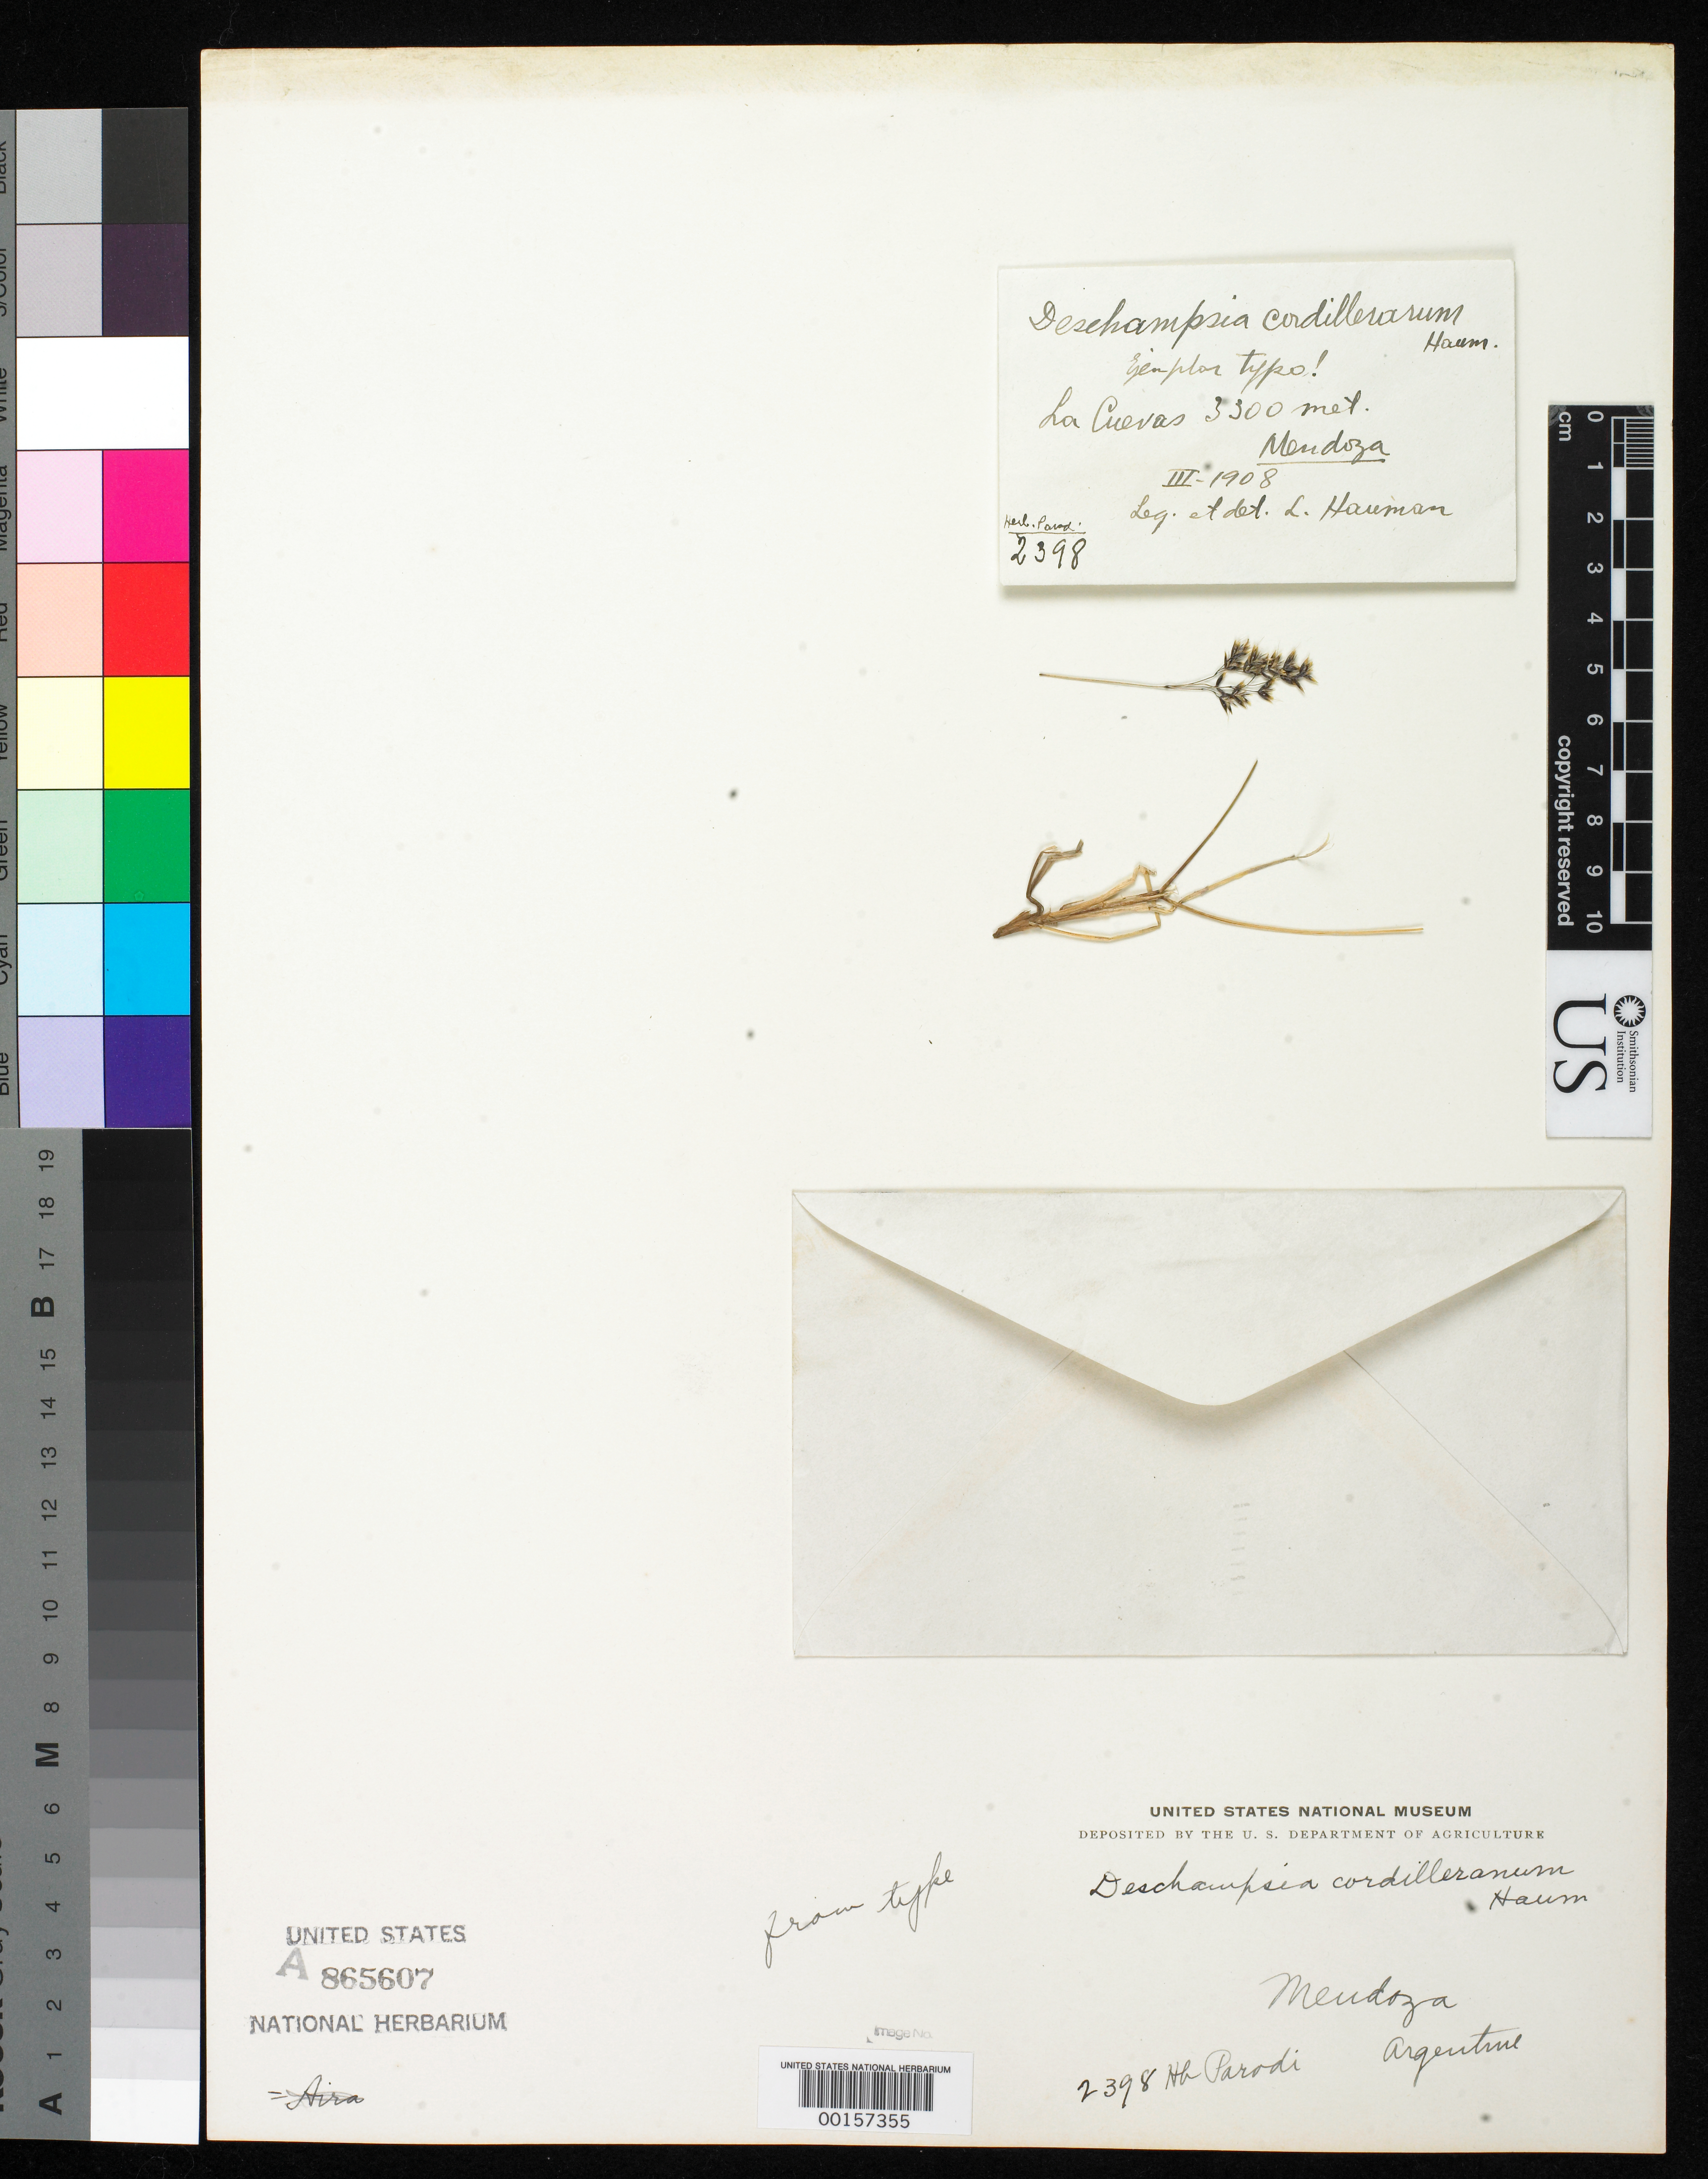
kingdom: Plantae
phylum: Tracheophyta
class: Liliopsida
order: Poales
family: Poaceae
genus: Deschampsia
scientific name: Deschampsia cordilleranum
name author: Hauman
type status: Type Fragment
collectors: M. Pennington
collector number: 22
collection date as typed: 1918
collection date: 1918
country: Argentina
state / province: Mendoza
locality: Las Cuevas.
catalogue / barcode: US 865607A